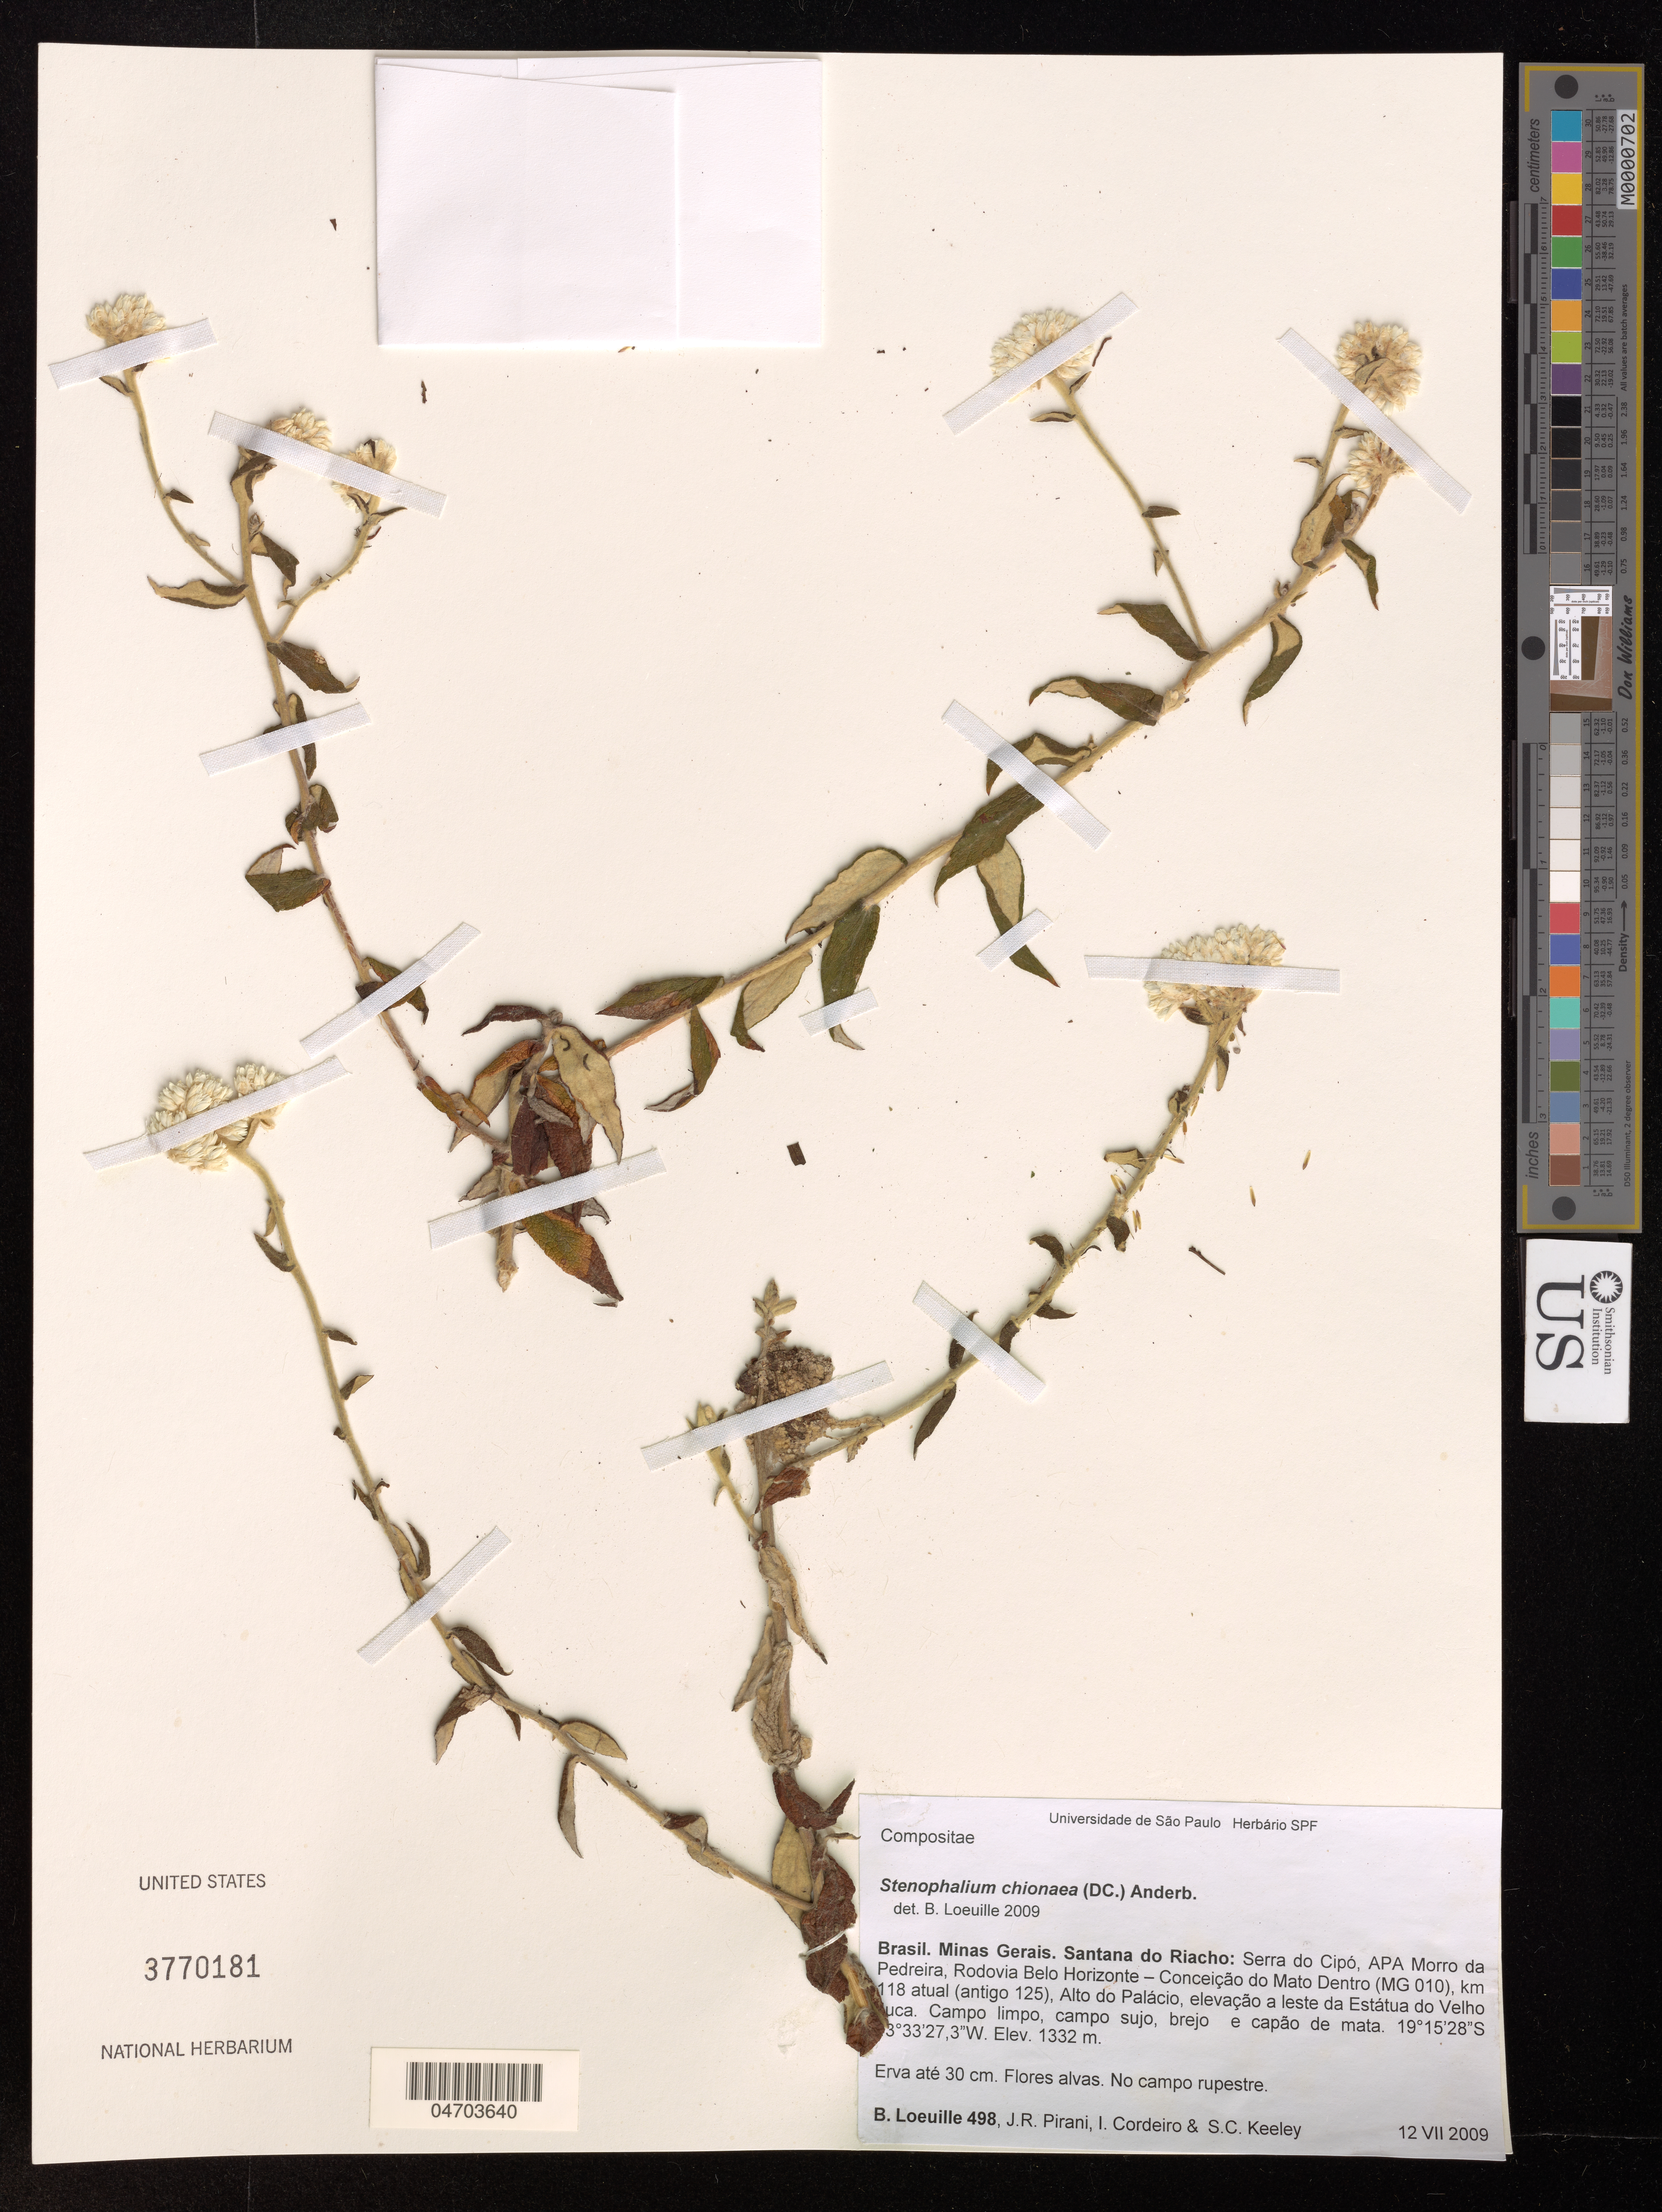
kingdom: Plantae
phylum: Tracheophyta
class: Magnoliopsida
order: Asterales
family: Asteraceae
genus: Stenophalium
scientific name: Stenophalium chionaeum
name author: (DC.) Anderb.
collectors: B. Loeuille, J. Pirani, I. Cordeiro & S. C. Keeley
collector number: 498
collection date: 2009-07-12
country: Brazil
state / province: Minas Gerais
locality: Santana do Riacho: Serra do Cipó, APA Morro da Pedreira, Rodovia Belo Horizonte - Conceicäo do Mato Dentro (MG 010), km 118 atual.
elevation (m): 1332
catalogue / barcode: US 3770181